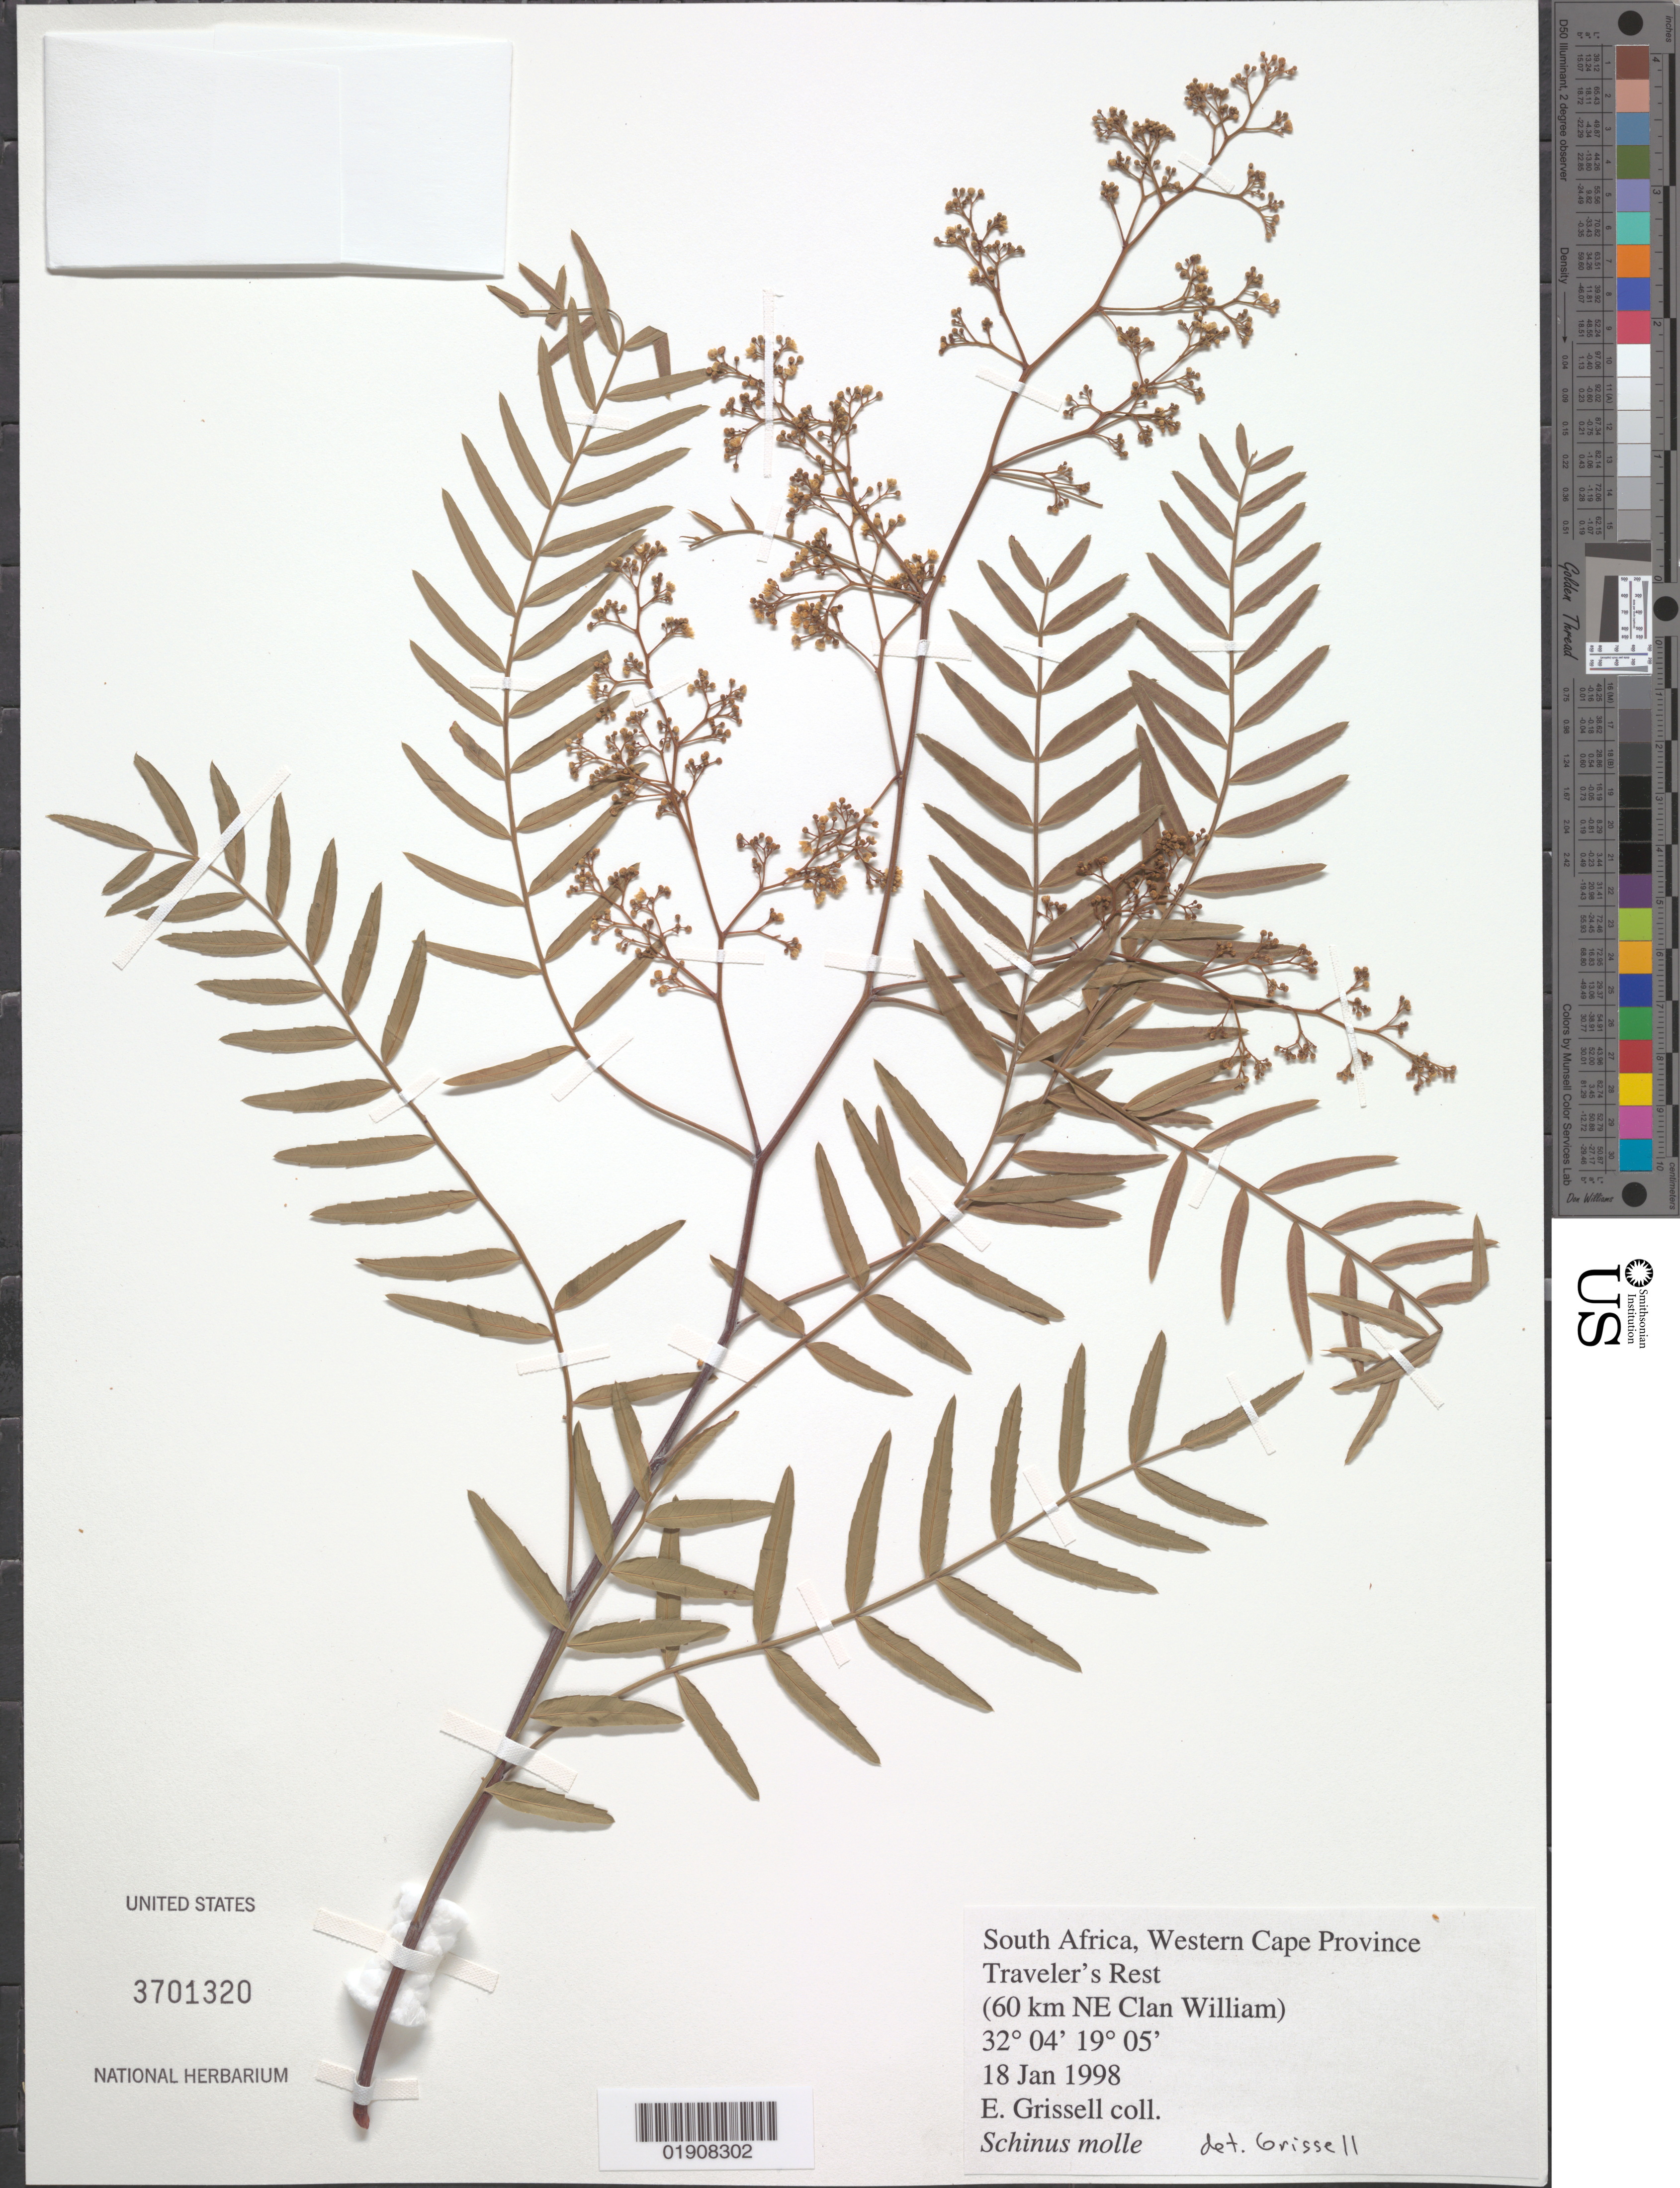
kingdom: Plantae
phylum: Tracheophyta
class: Magnoliopsida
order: Sapindales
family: Anacardiaceae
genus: Schinus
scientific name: Schinus molle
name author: L.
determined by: Grissell, Eric, (UNITED STATES)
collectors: E. Grissell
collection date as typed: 18 Jan 1998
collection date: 1998-01-18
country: South Africa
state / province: Western Cape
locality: Traveler's Rest (60 km NE Clan William)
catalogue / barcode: US 3701320